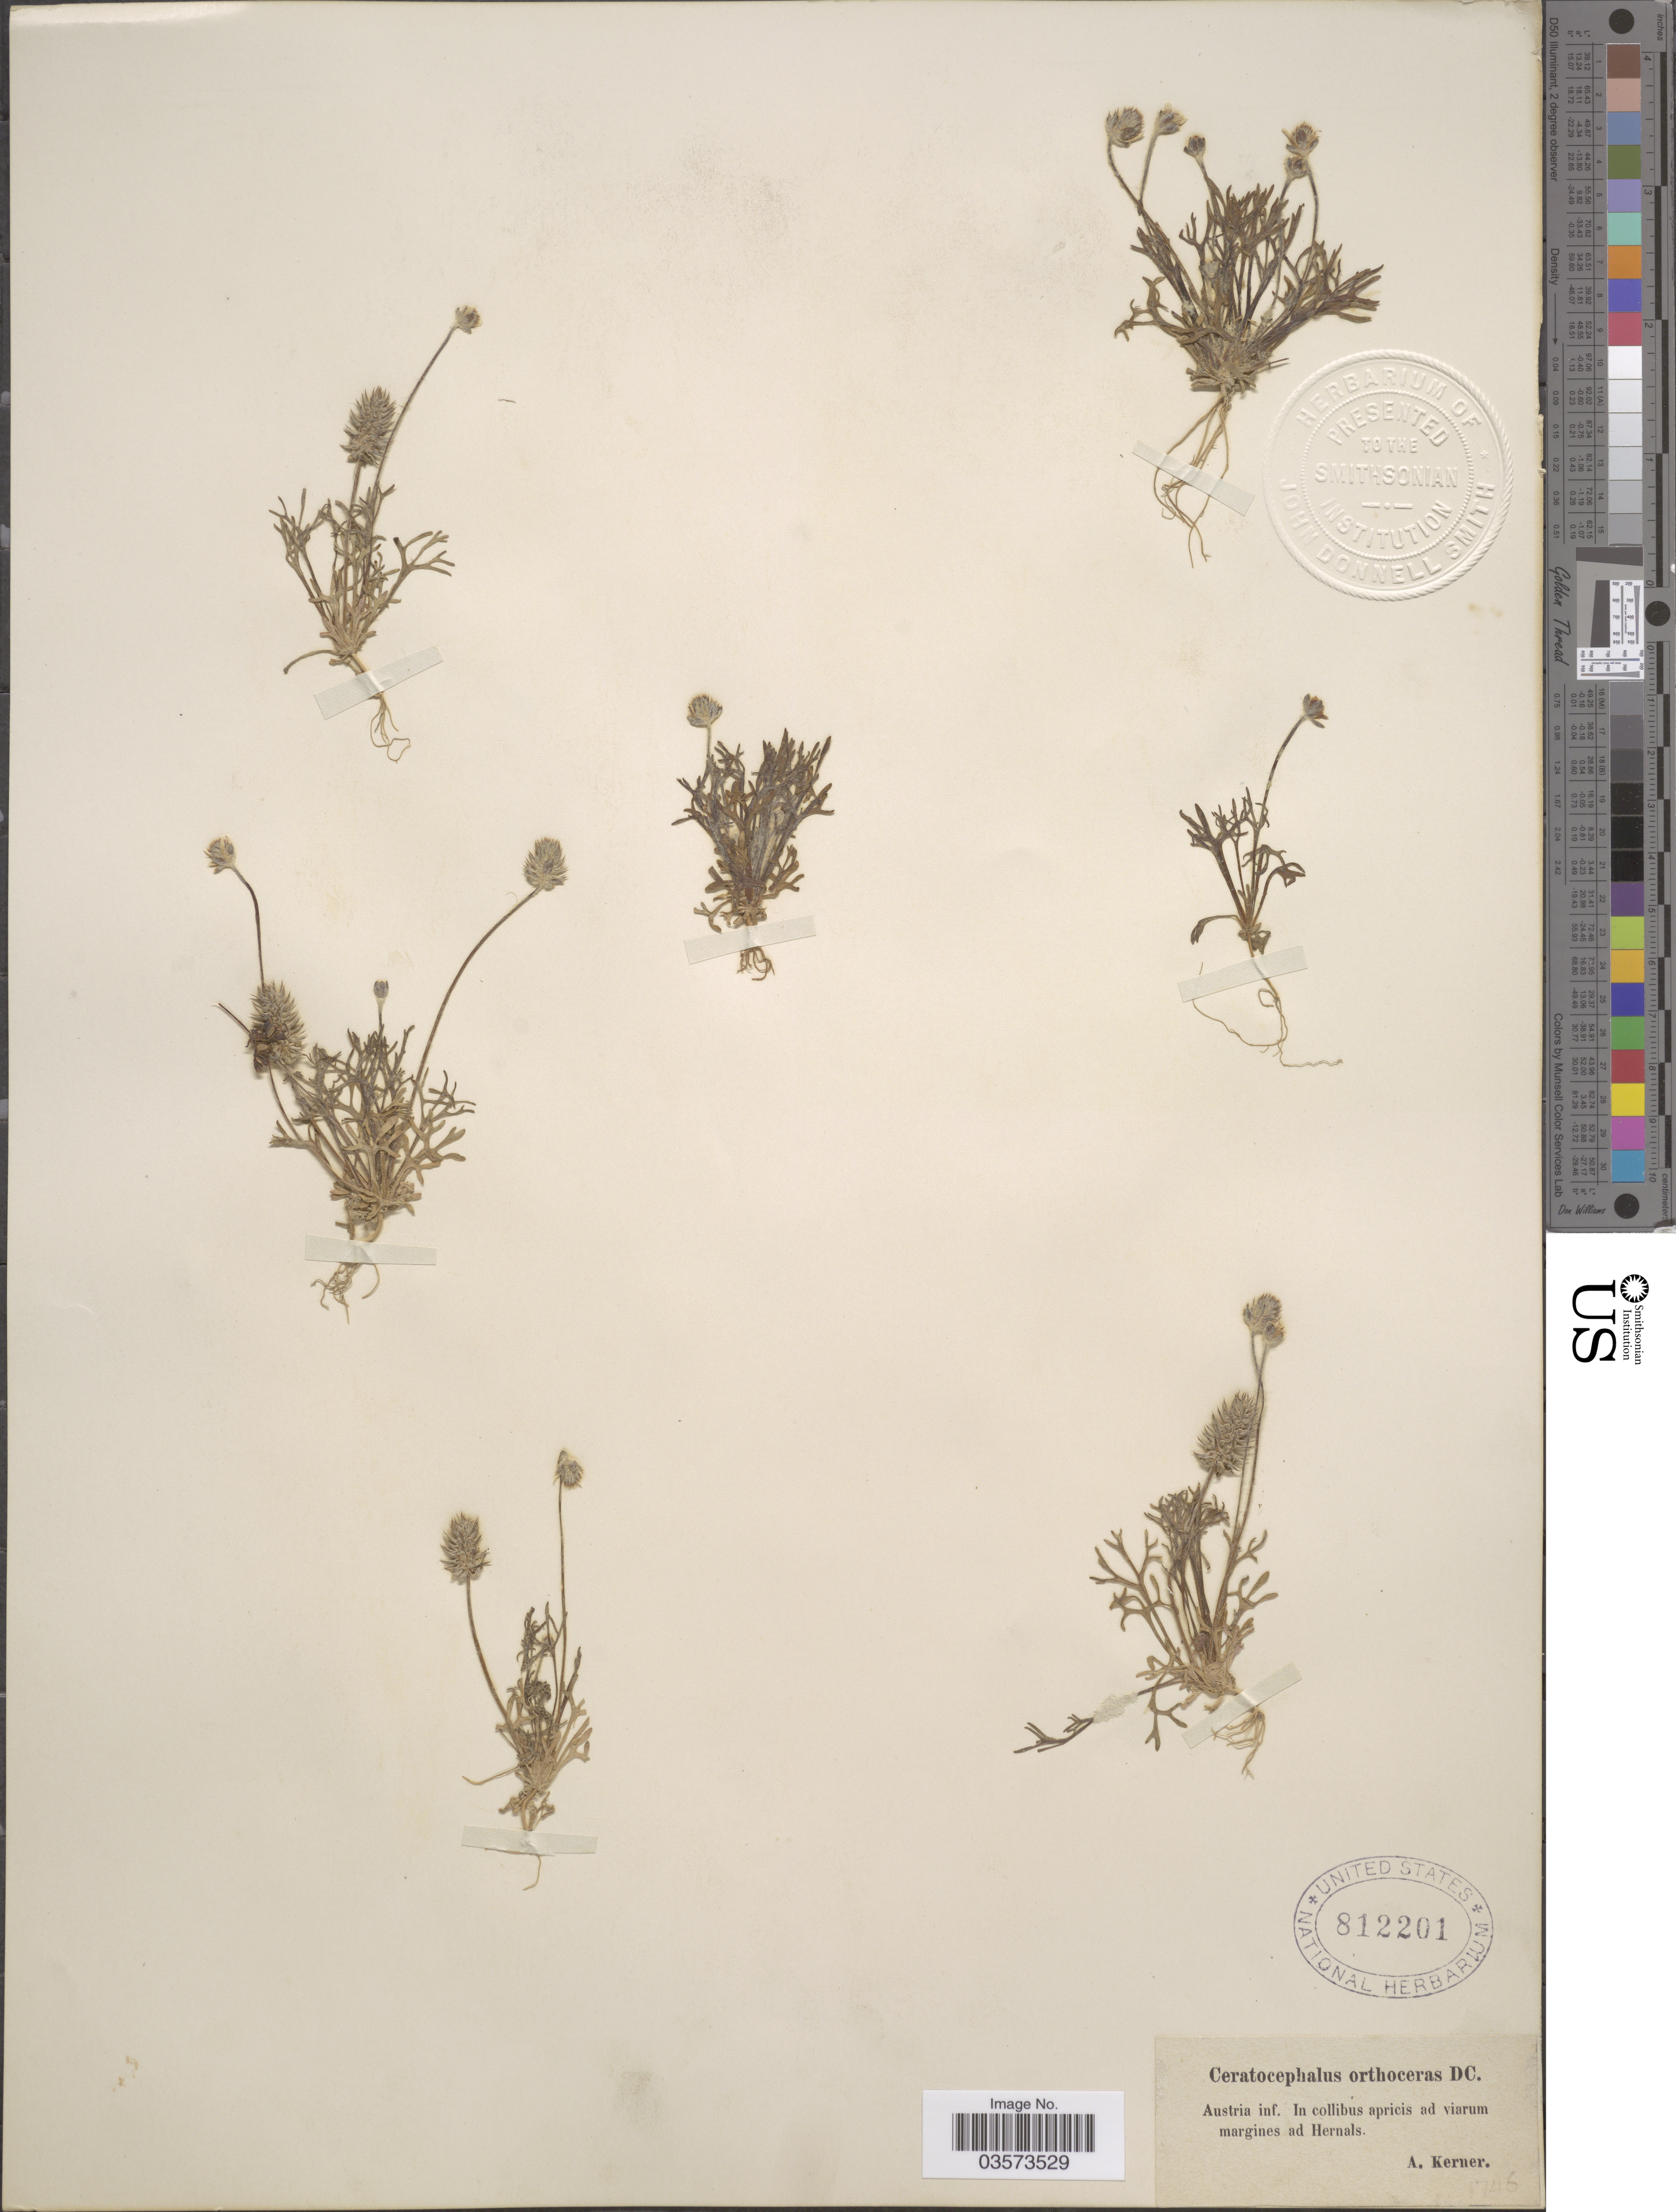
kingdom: Plantae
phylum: Tracheophyta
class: Magnoliopsida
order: Ranunculales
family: Ranunculaceae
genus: Ceratocephalus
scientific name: Ceratocephalus orthoceras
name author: DC.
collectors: A. Kerner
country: Austria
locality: Austria inf. In collibus apricis ad viarum margines ad Hernals.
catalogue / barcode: US 812201